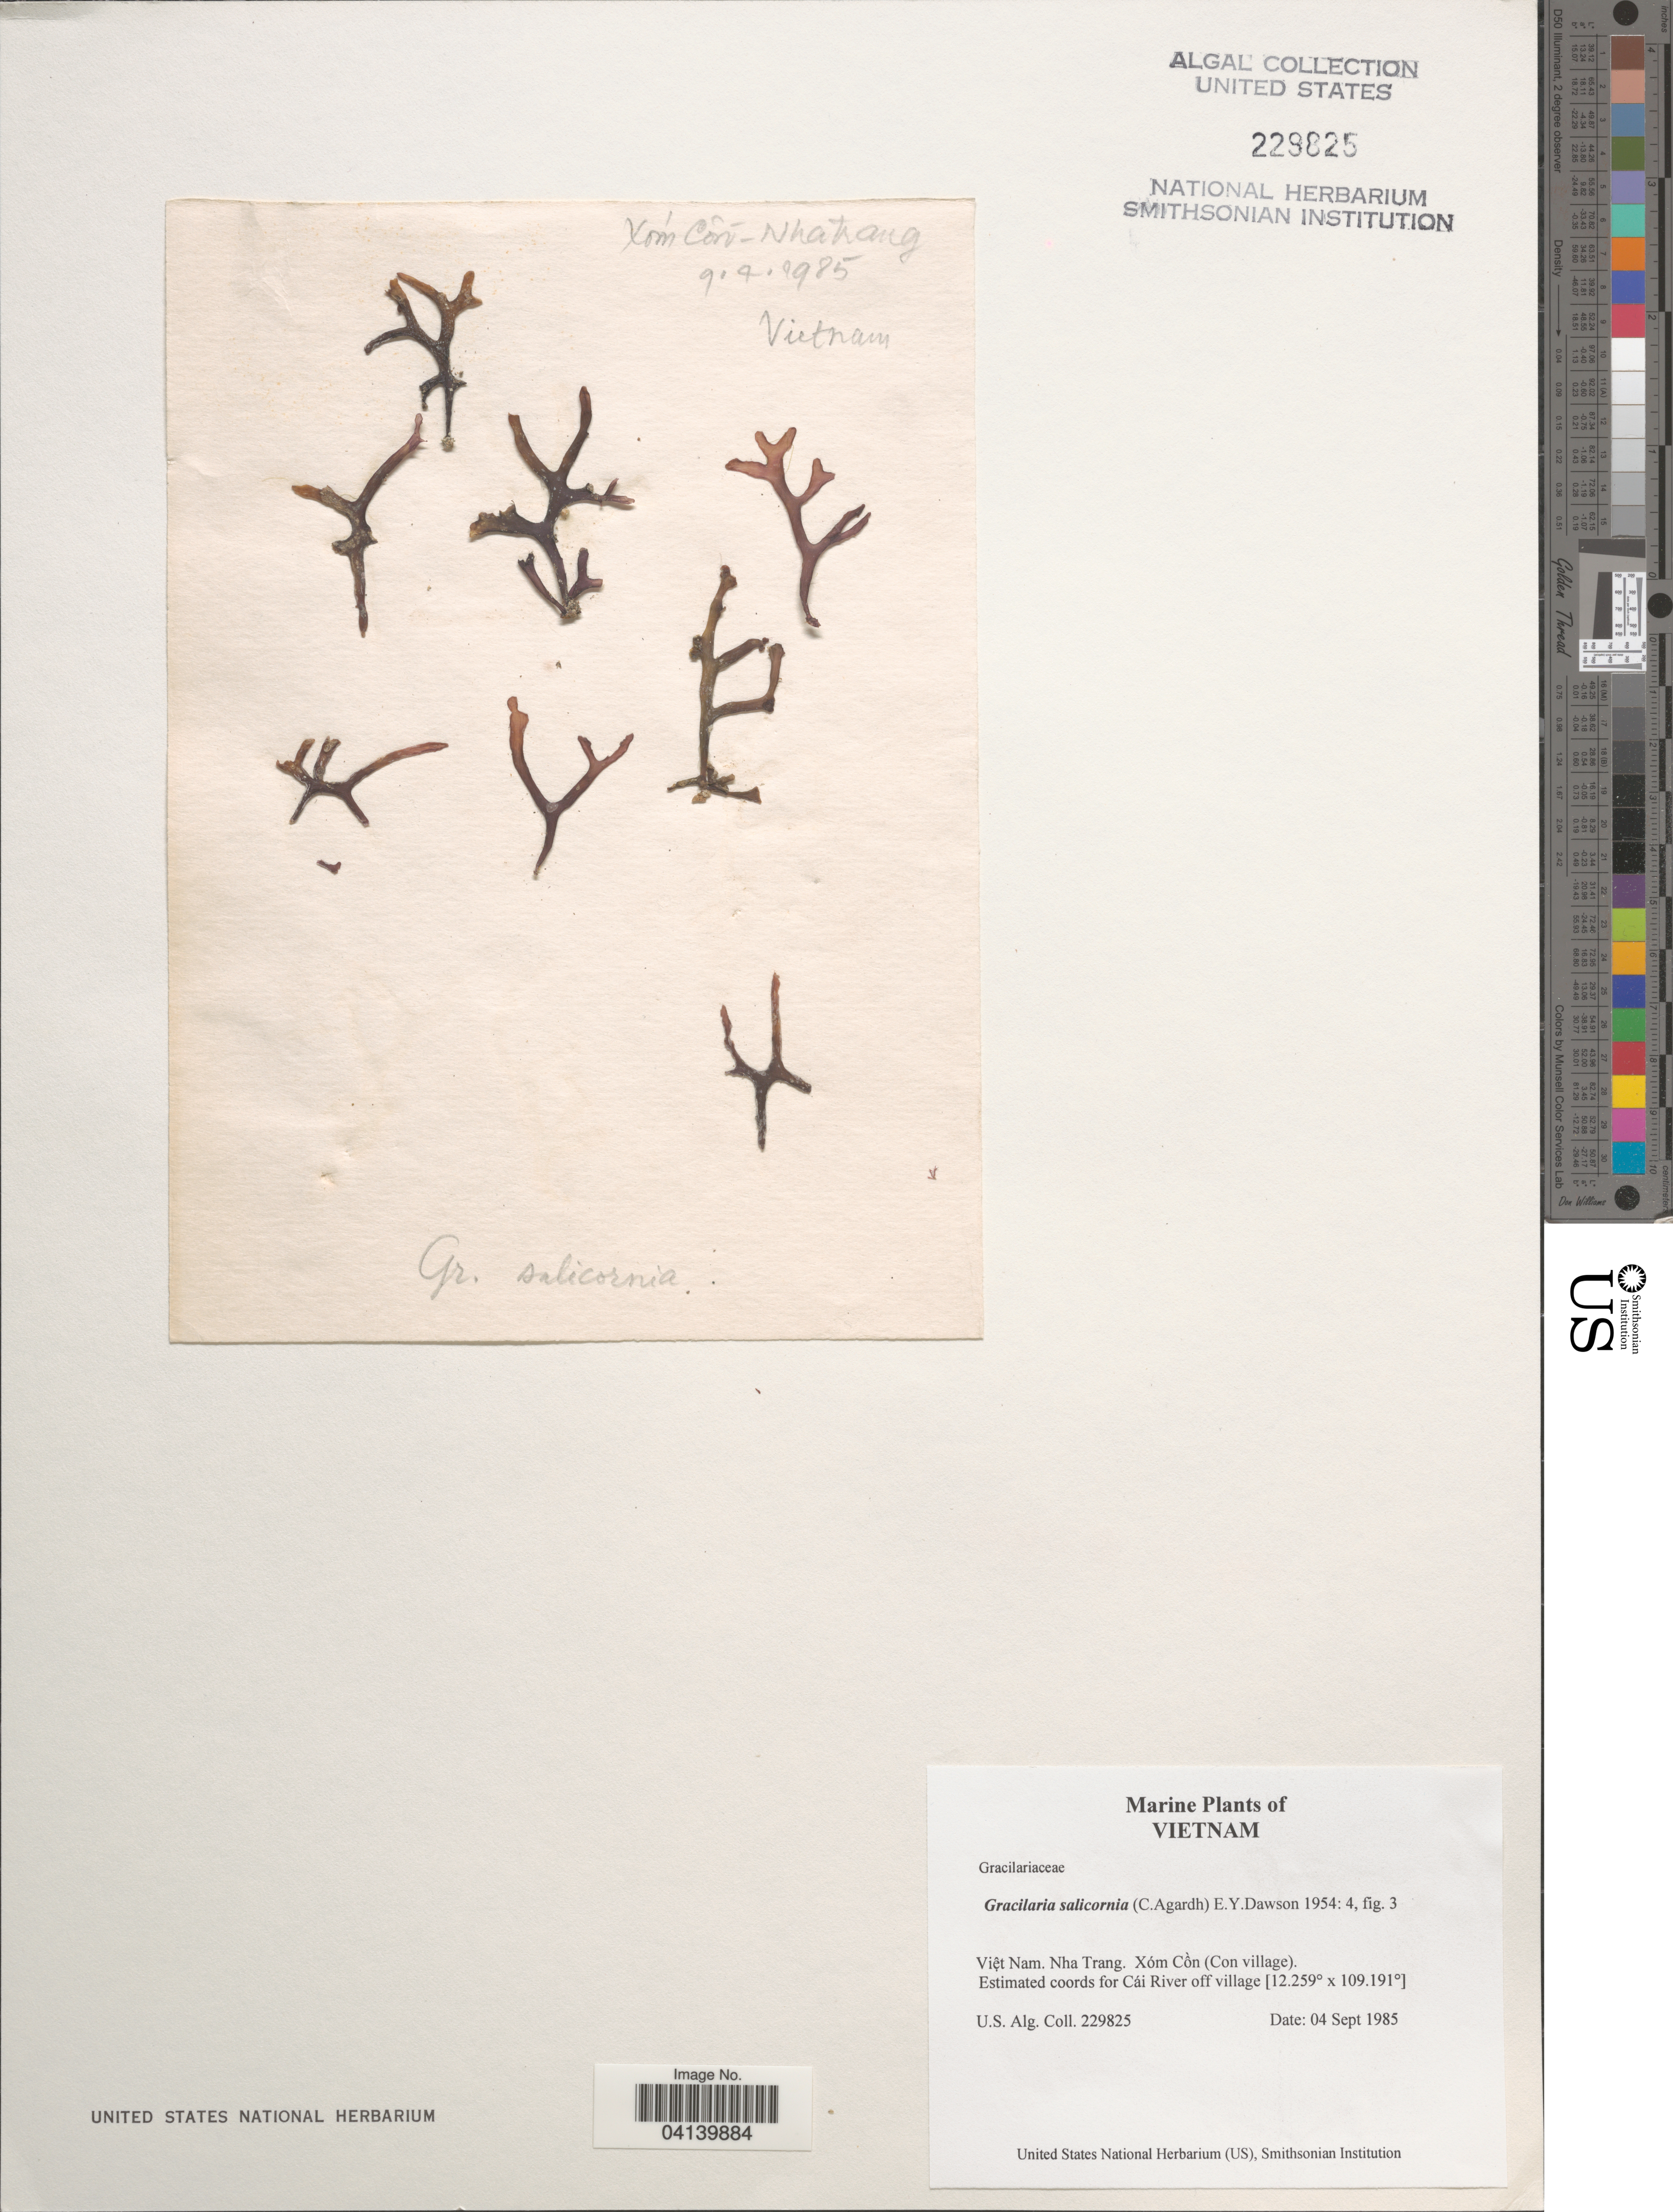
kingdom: Plantae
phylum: Rhodophyta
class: Florideophyceae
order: Gracilariales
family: Gracilariaceae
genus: Gracilaria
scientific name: Gracilaria salicornia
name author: (C. Agardh) E.Y. Dawson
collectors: U. S. Alg.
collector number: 229825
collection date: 1985-09-04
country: Vietnam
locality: Nha Trang. Xóm Côn (Con village). Estimated coords for Cái River off village.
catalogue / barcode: US 229825